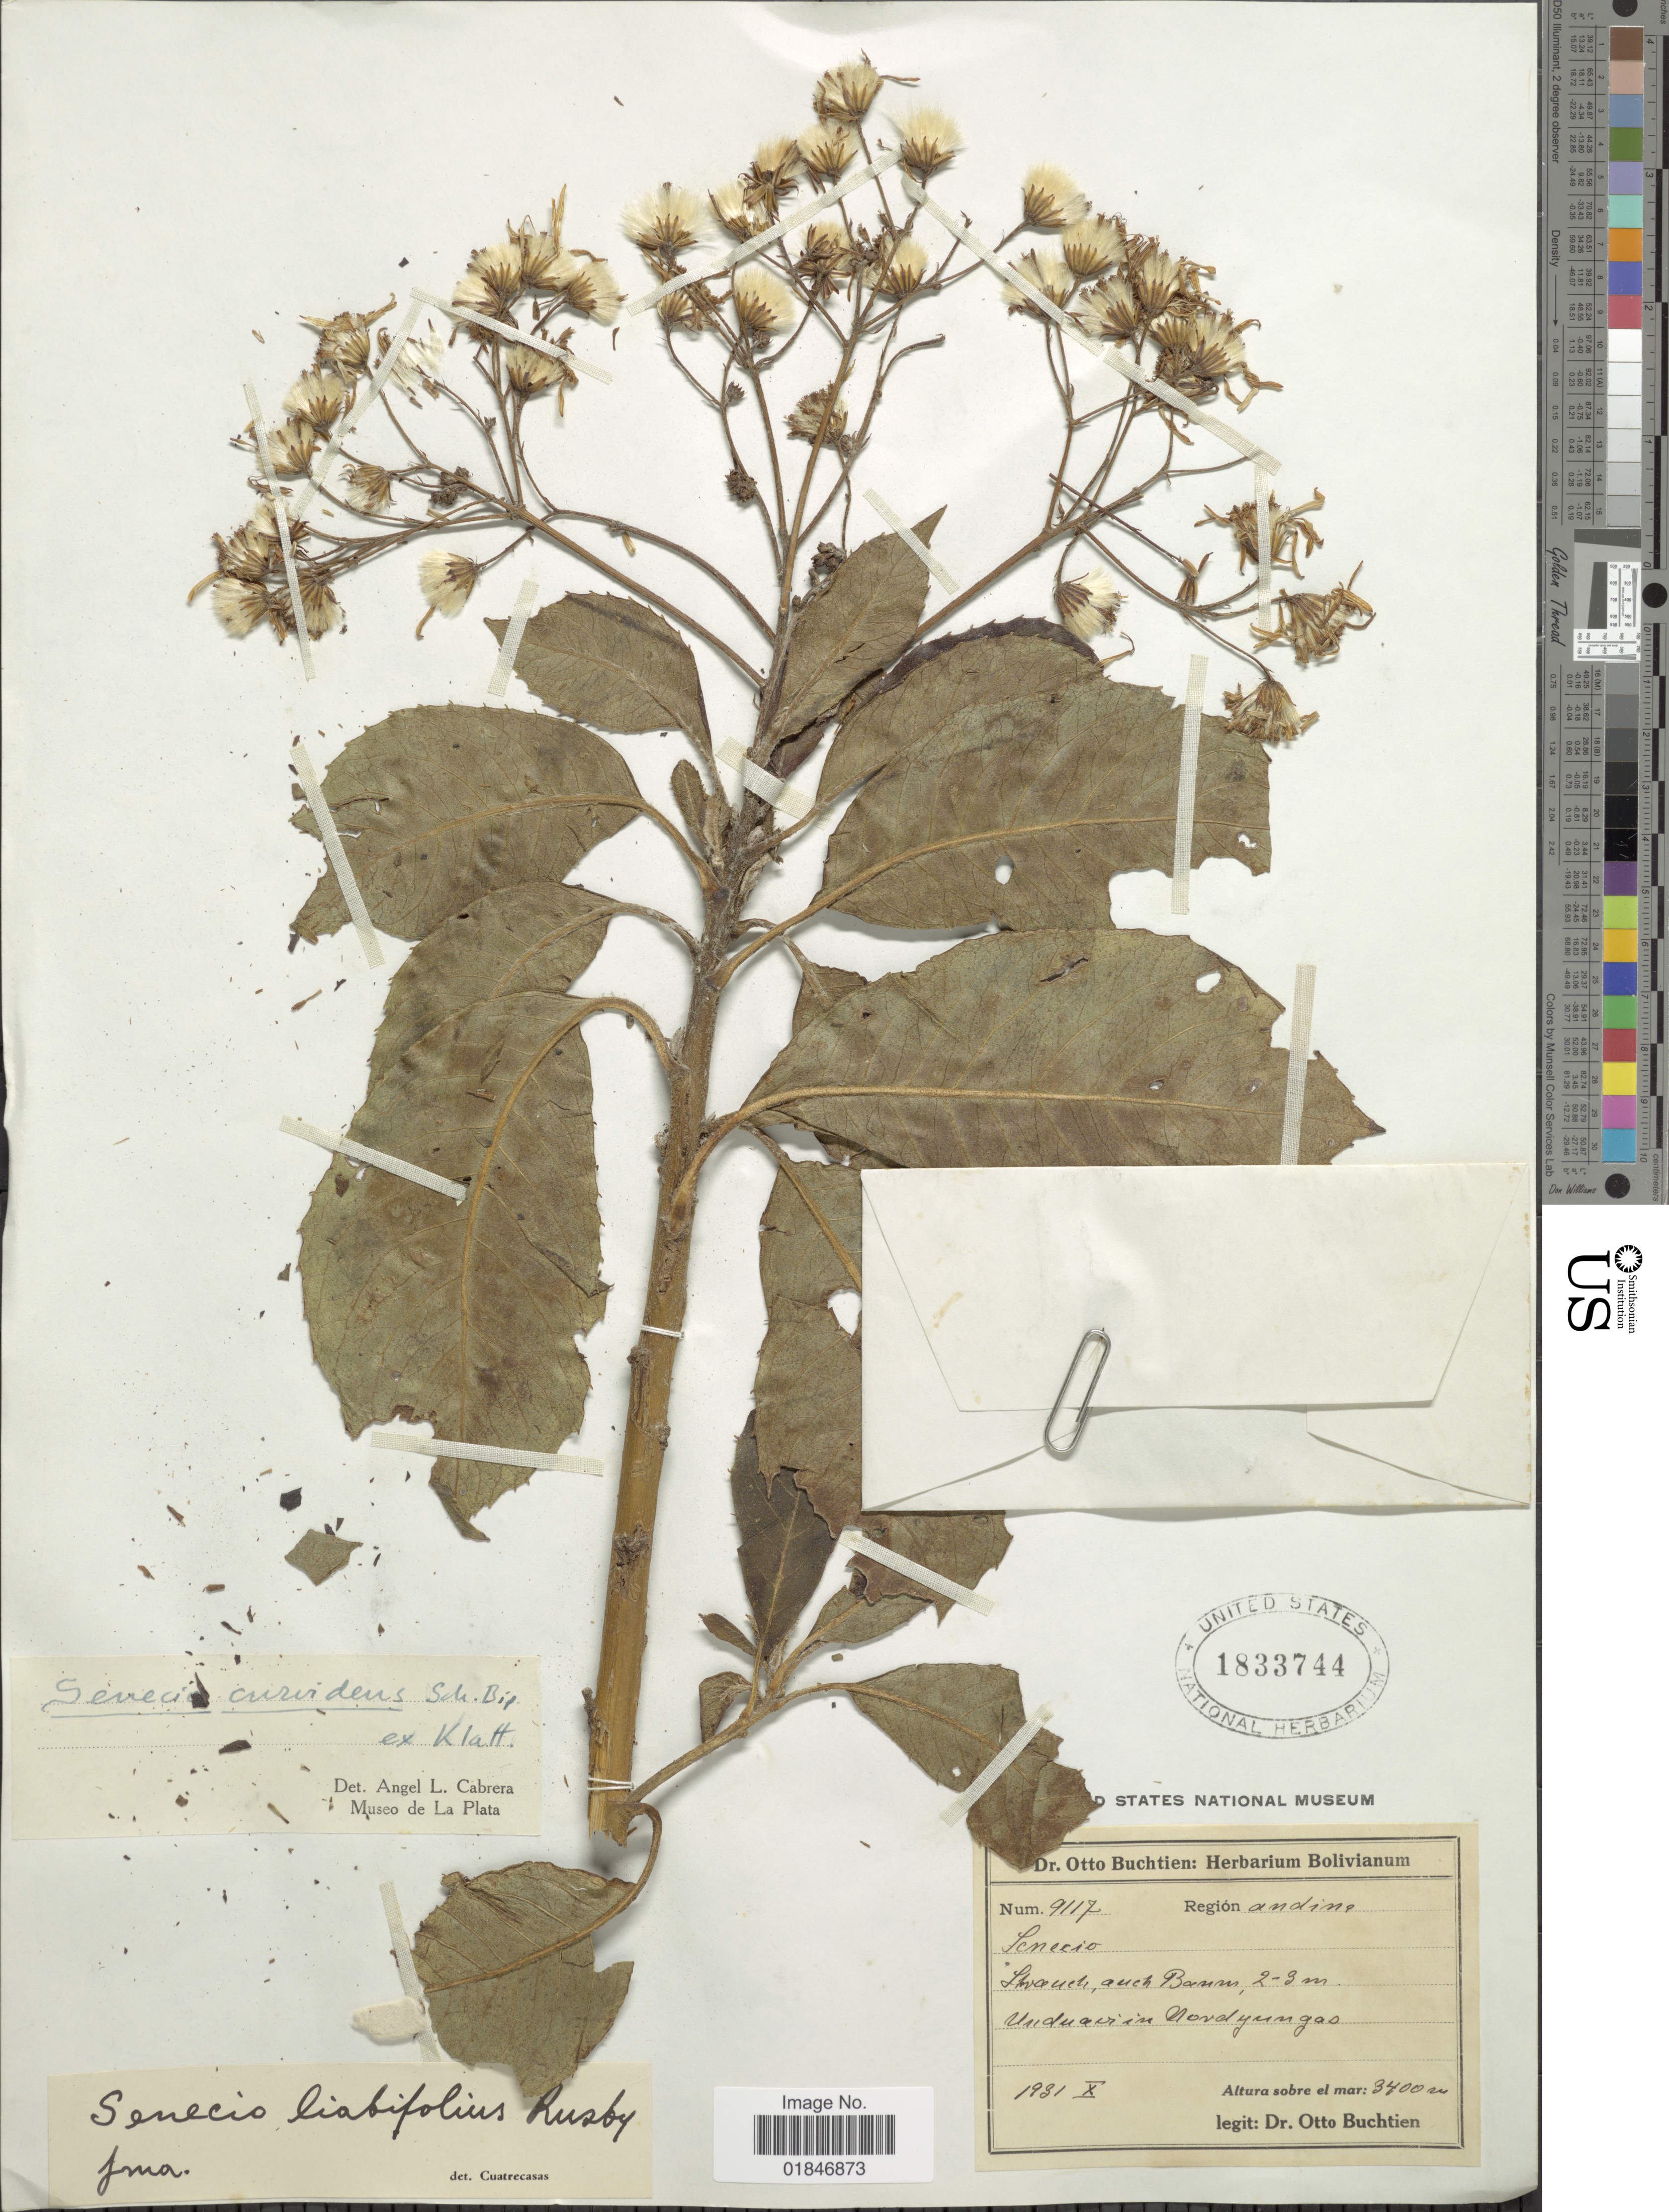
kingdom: Plantae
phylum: Tracheophyta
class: Magnoliopsida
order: Asterales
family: Asteraceae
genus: Dendrophorbium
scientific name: Dendrophorbium curvidens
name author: (Sch. Bip. ex Klatt) C. Jeffrey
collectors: O. Buchtien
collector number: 9117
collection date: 1931-11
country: Bolivia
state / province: La Paz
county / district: Nor Yungas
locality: Unduavi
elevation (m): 3400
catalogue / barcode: US 1833744